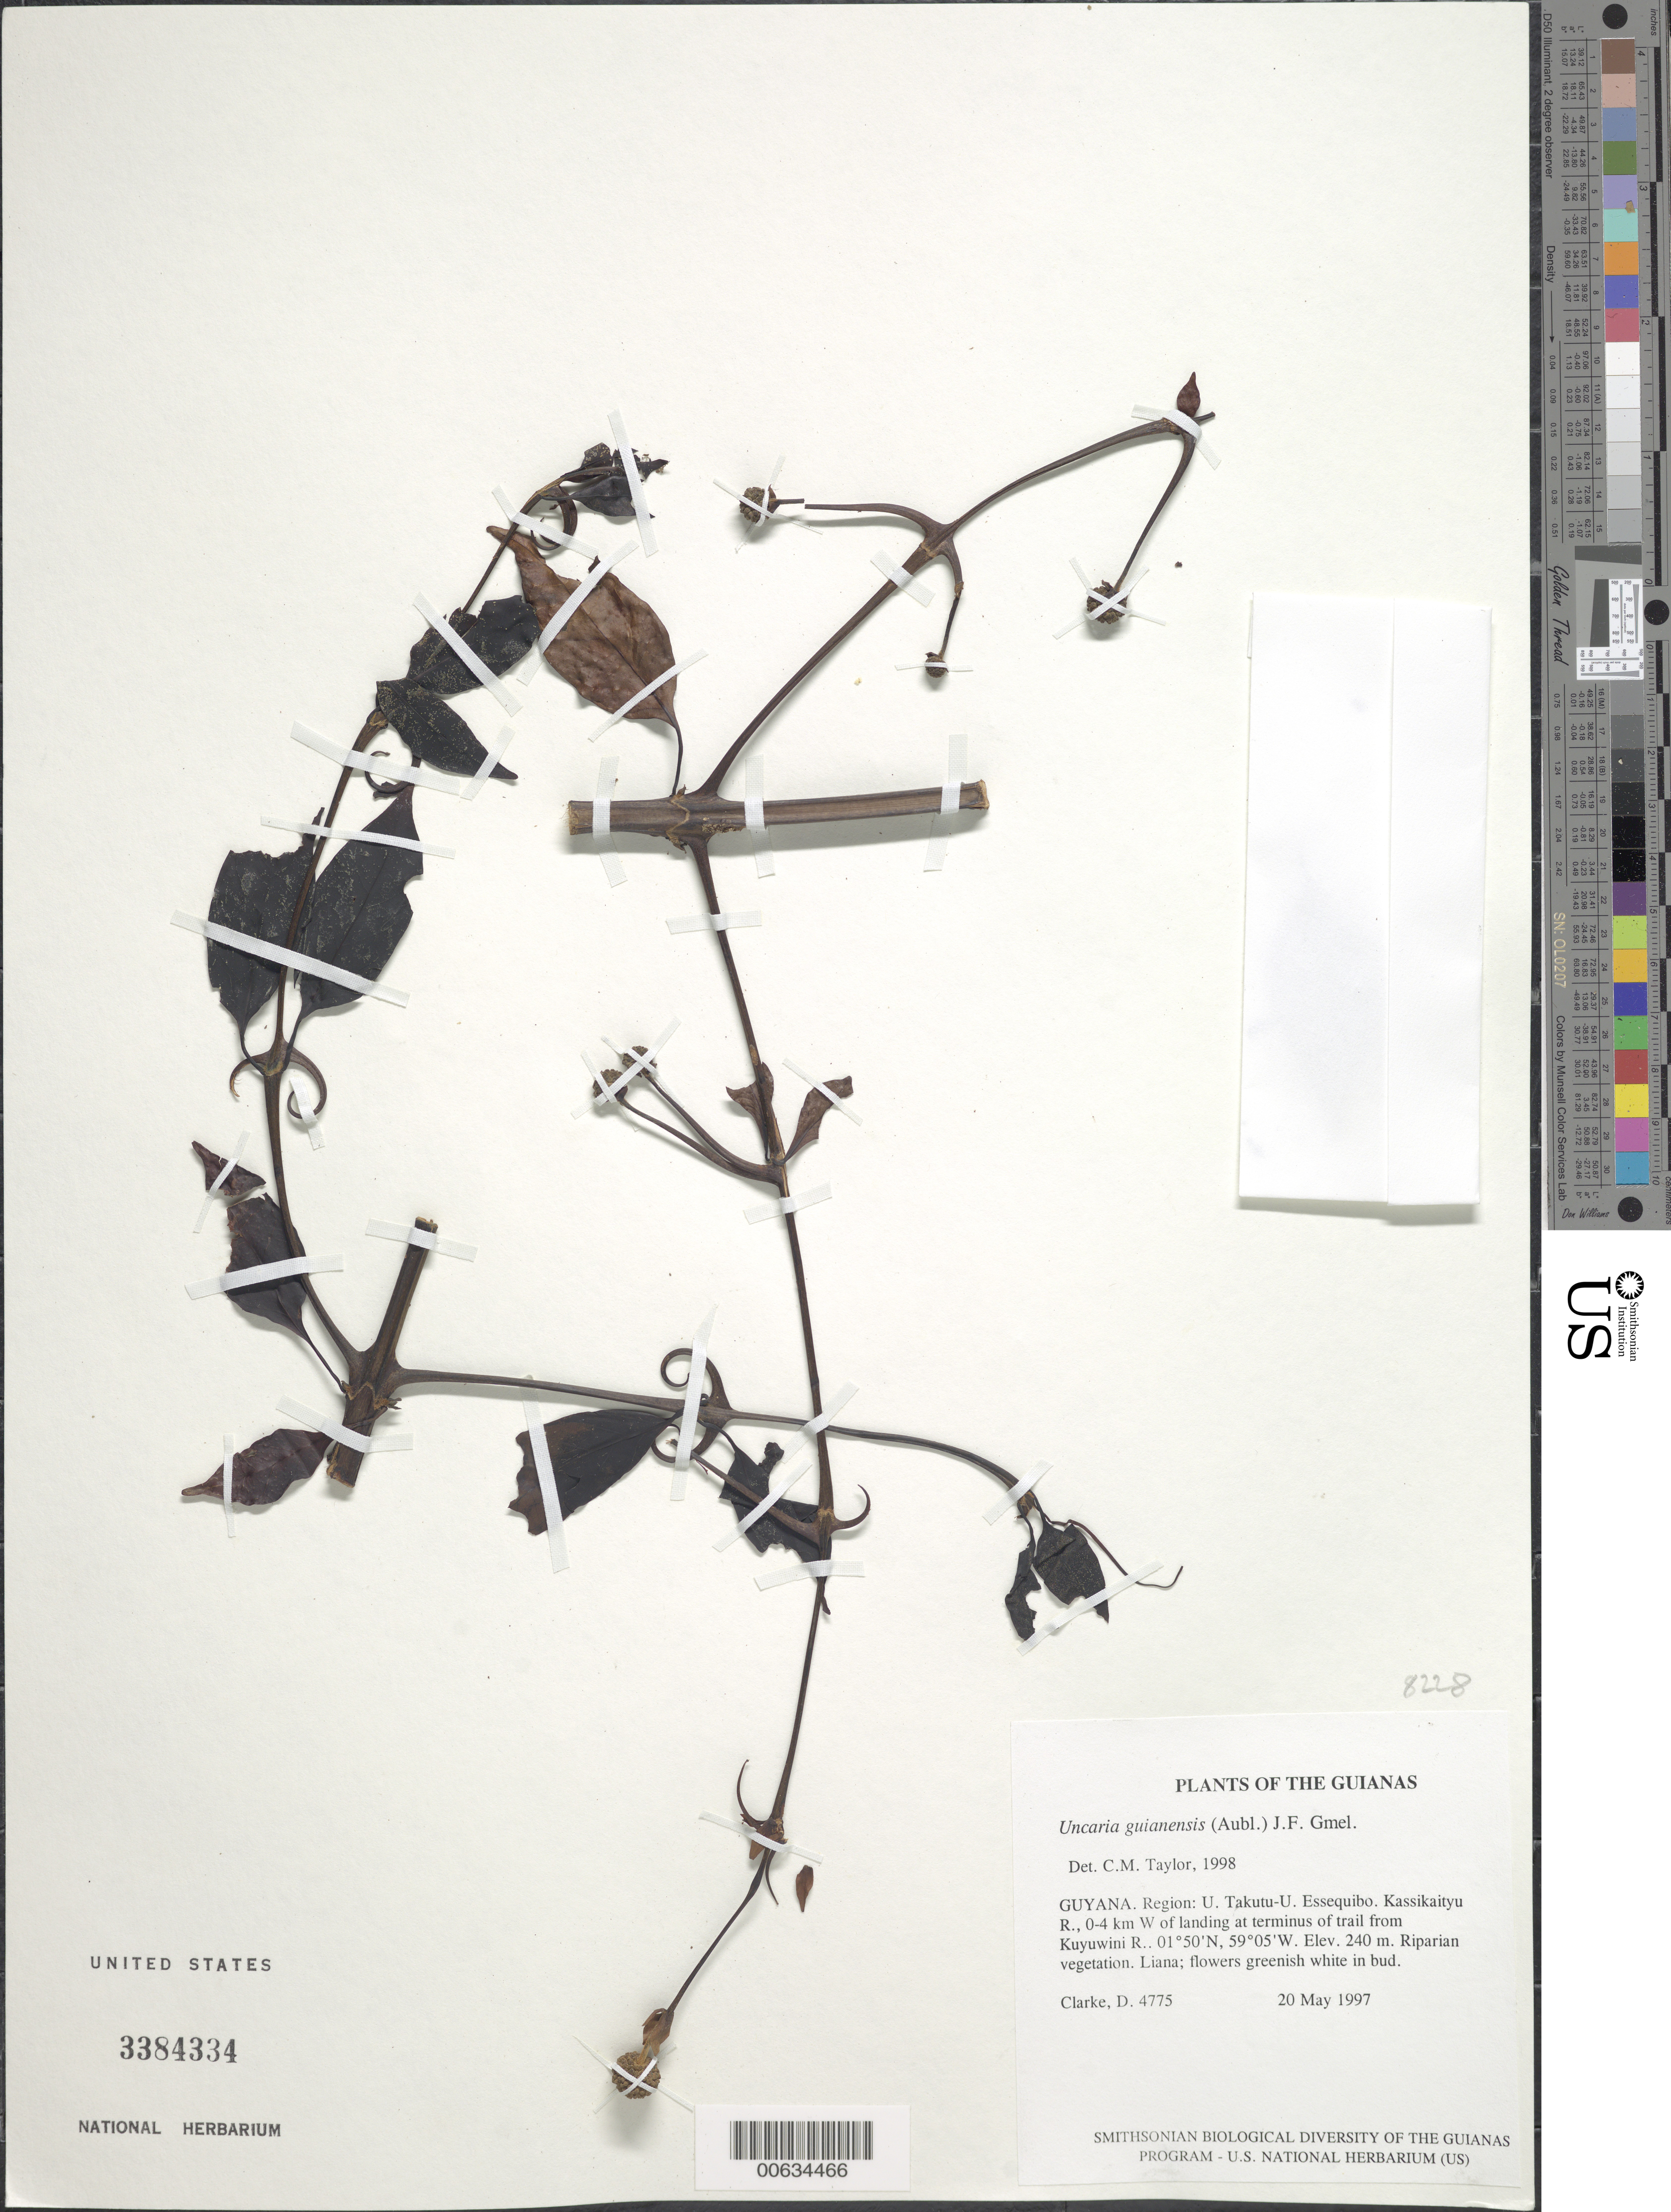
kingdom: Plantae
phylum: Tracheophyta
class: Magnoliopsida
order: Gentianales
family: Rubiaceae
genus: Uncaria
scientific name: Uncaria guianensis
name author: (Aubl.) J.F. Gmel.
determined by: Taylor, Charlotte M.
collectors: H. D. Clarke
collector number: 4775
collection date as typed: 20 May 1997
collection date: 1997-05-20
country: Guyana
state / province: U. Takutu-U. Essequibo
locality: Kassikaityu R., 0-4 km W of landing at terminus of trail from Kuyuwini R.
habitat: Riparian vegetation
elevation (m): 240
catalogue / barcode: US 3384334